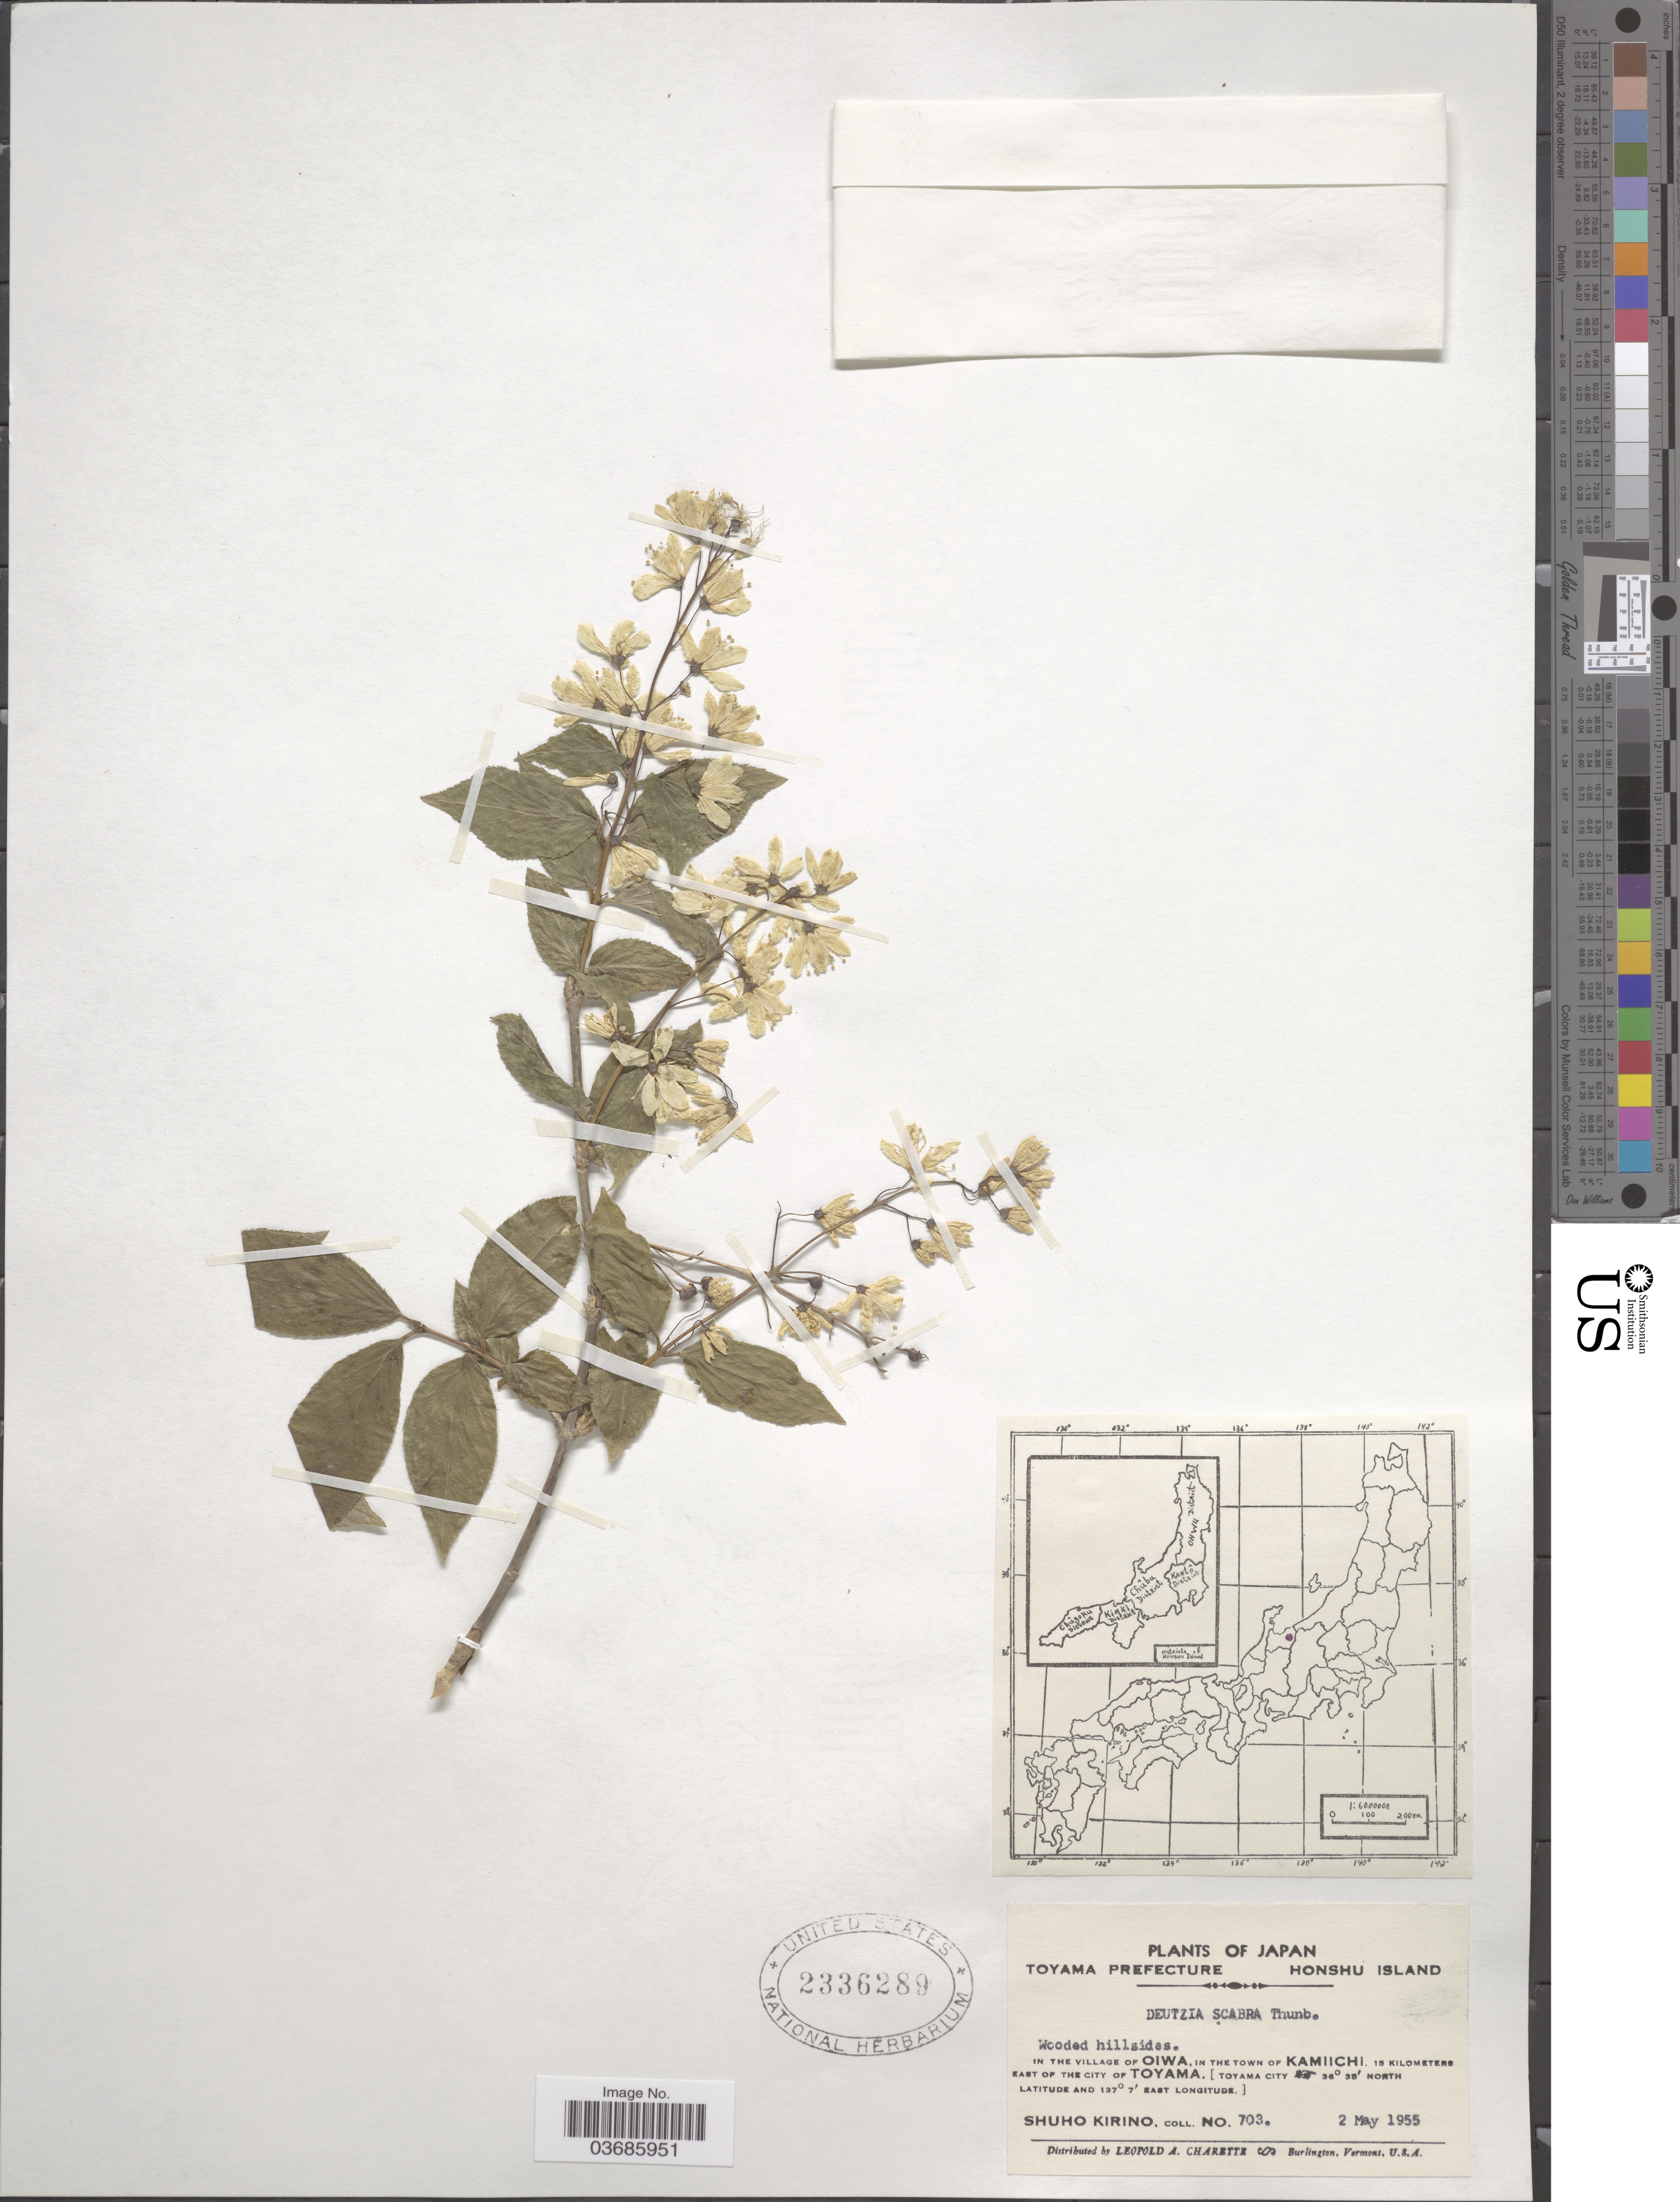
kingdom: Plantae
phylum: Tracheophyta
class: Magnoliopsida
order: Cornales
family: Hydrangeaceae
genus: Deutzia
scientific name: Deutzia scabra var. crenata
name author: Maxim.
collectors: S. Kirino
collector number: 703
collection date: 1955-05-02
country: Japan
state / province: Toyama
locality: Toyama Prefecture. Honshu Island. In the village of Oiwa, in the town of Kamiichi, 15 kilometers east of the city of Toyama. [Toyama City].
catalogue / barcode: US 2336289